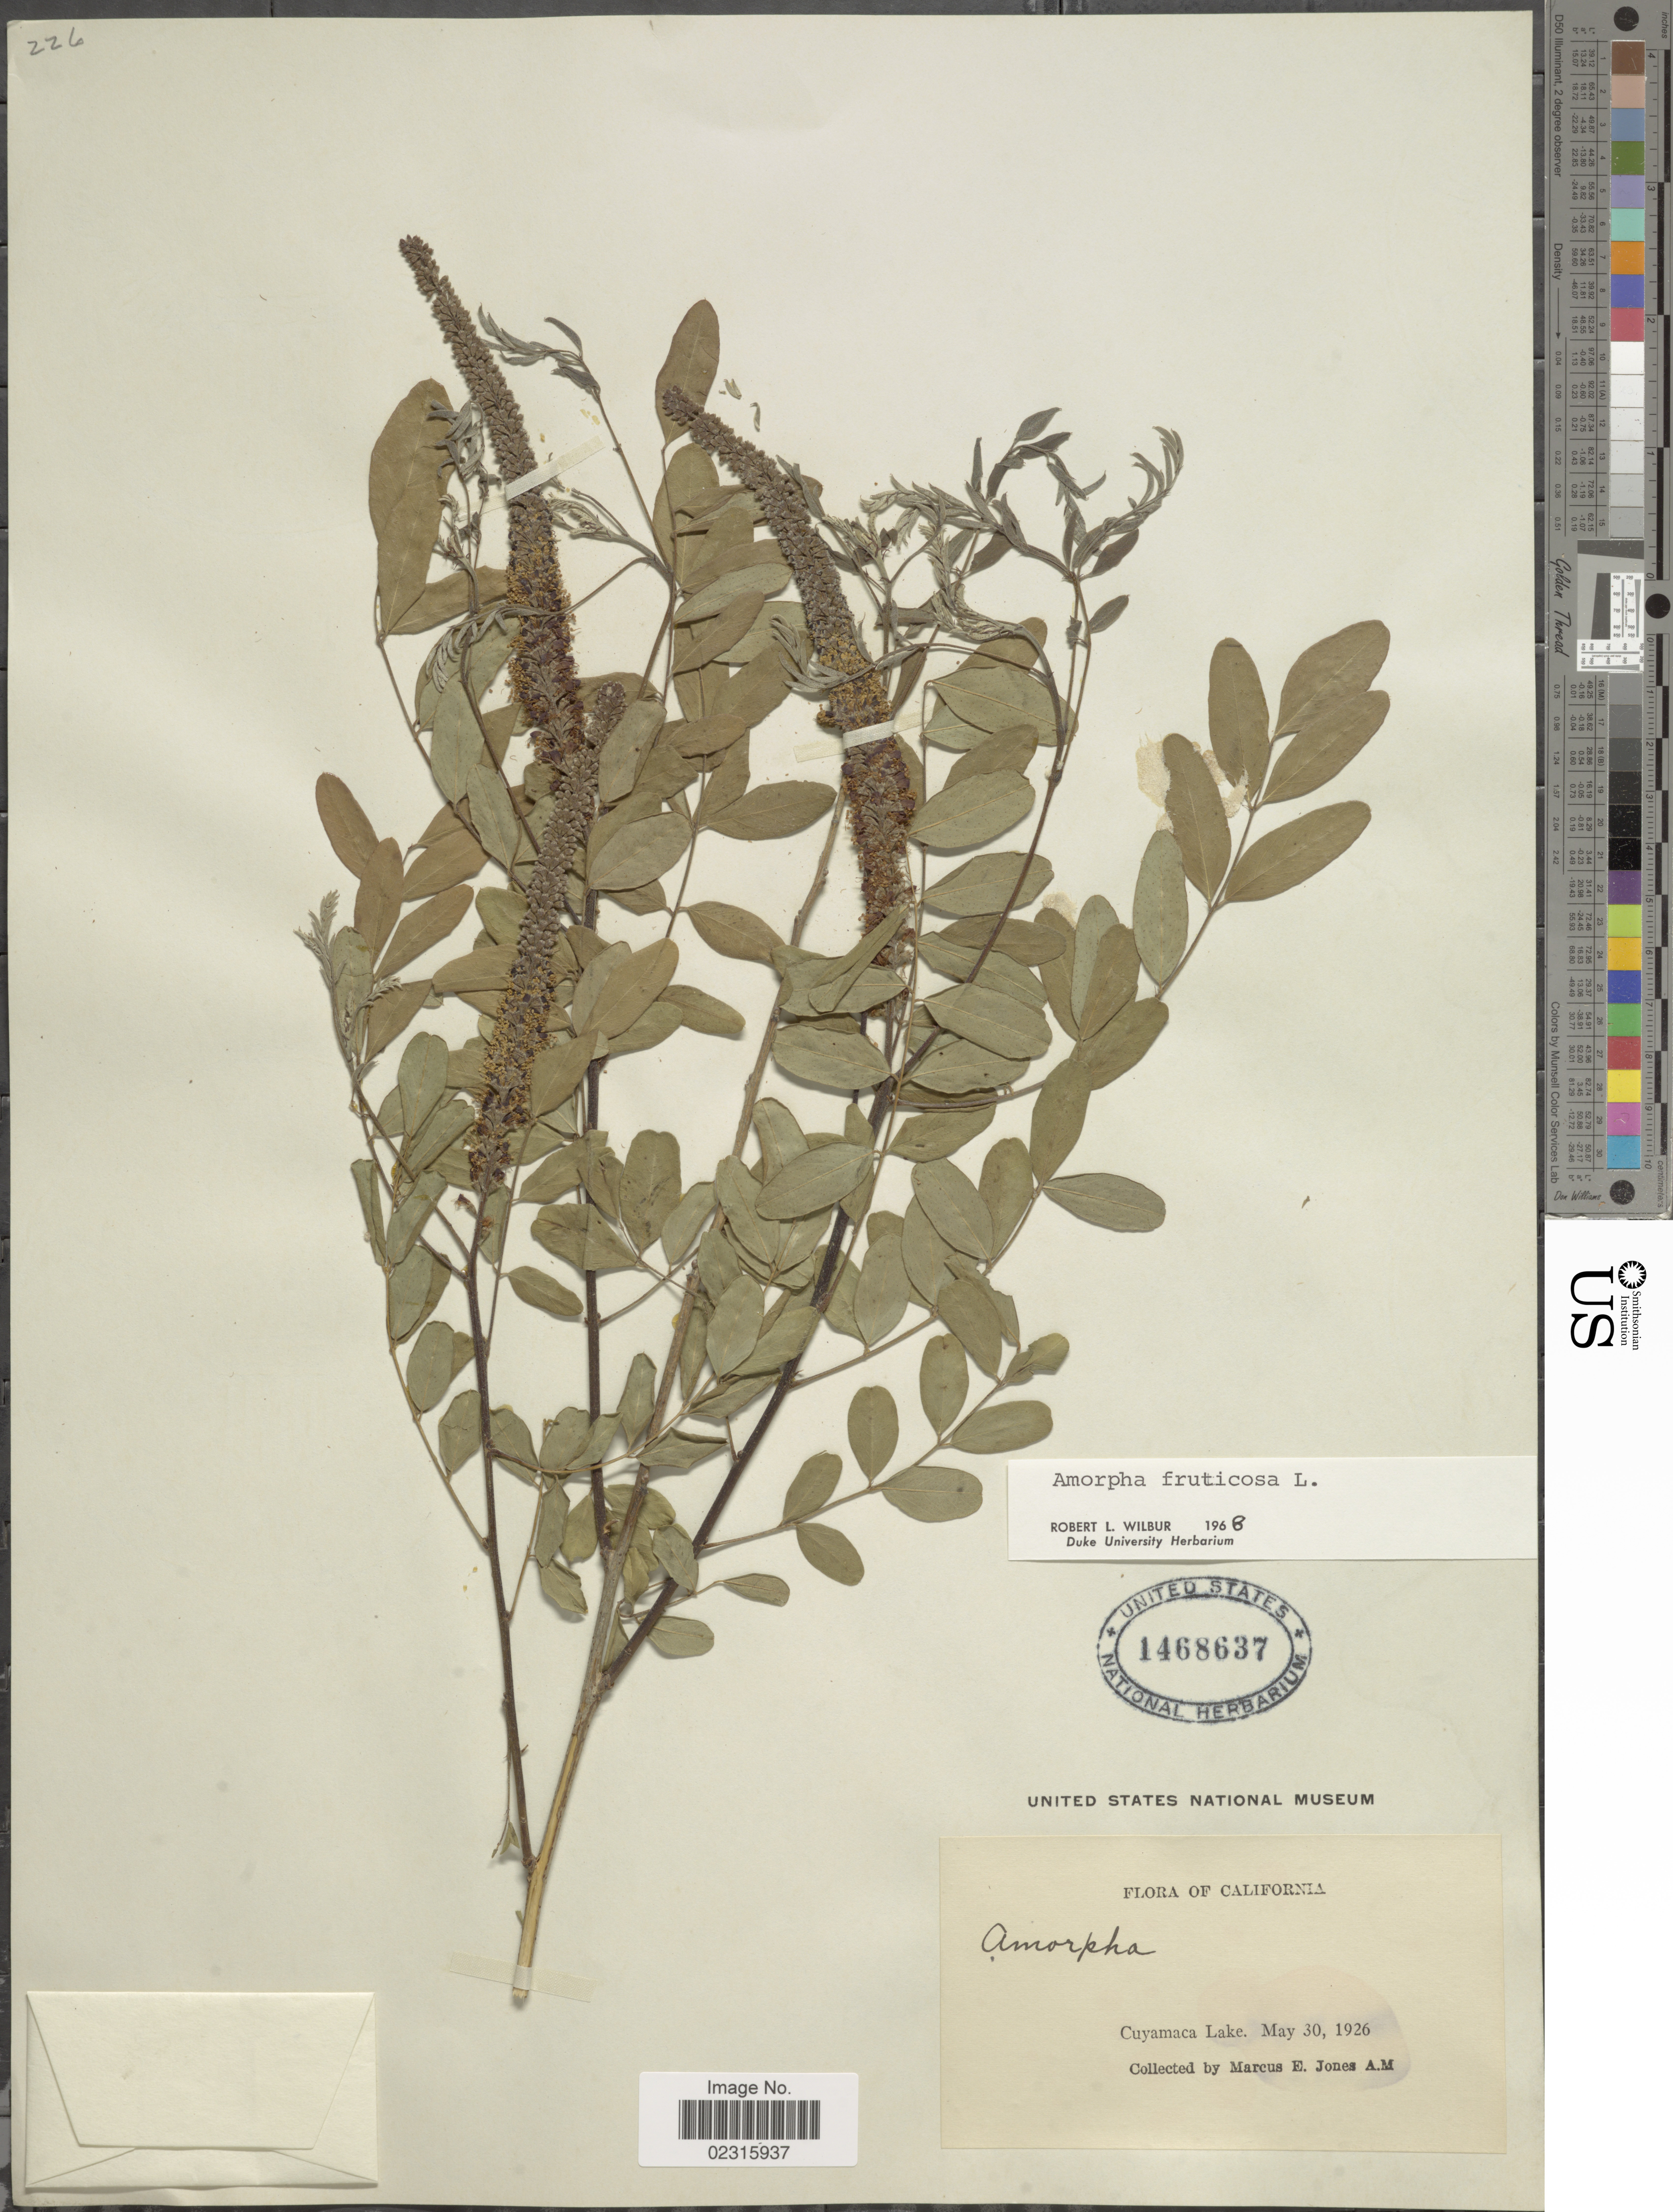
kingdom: Plantae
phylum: Tracheophyta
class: Magnoliopsida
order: Fabales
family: Fabaceae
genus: Amorpha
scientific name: Amorpha fruticosa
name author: L.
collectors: M. E. Jones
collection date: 1926-05-30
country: United States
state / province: California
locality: Cuyamaca Lake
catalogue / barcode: US 1468637